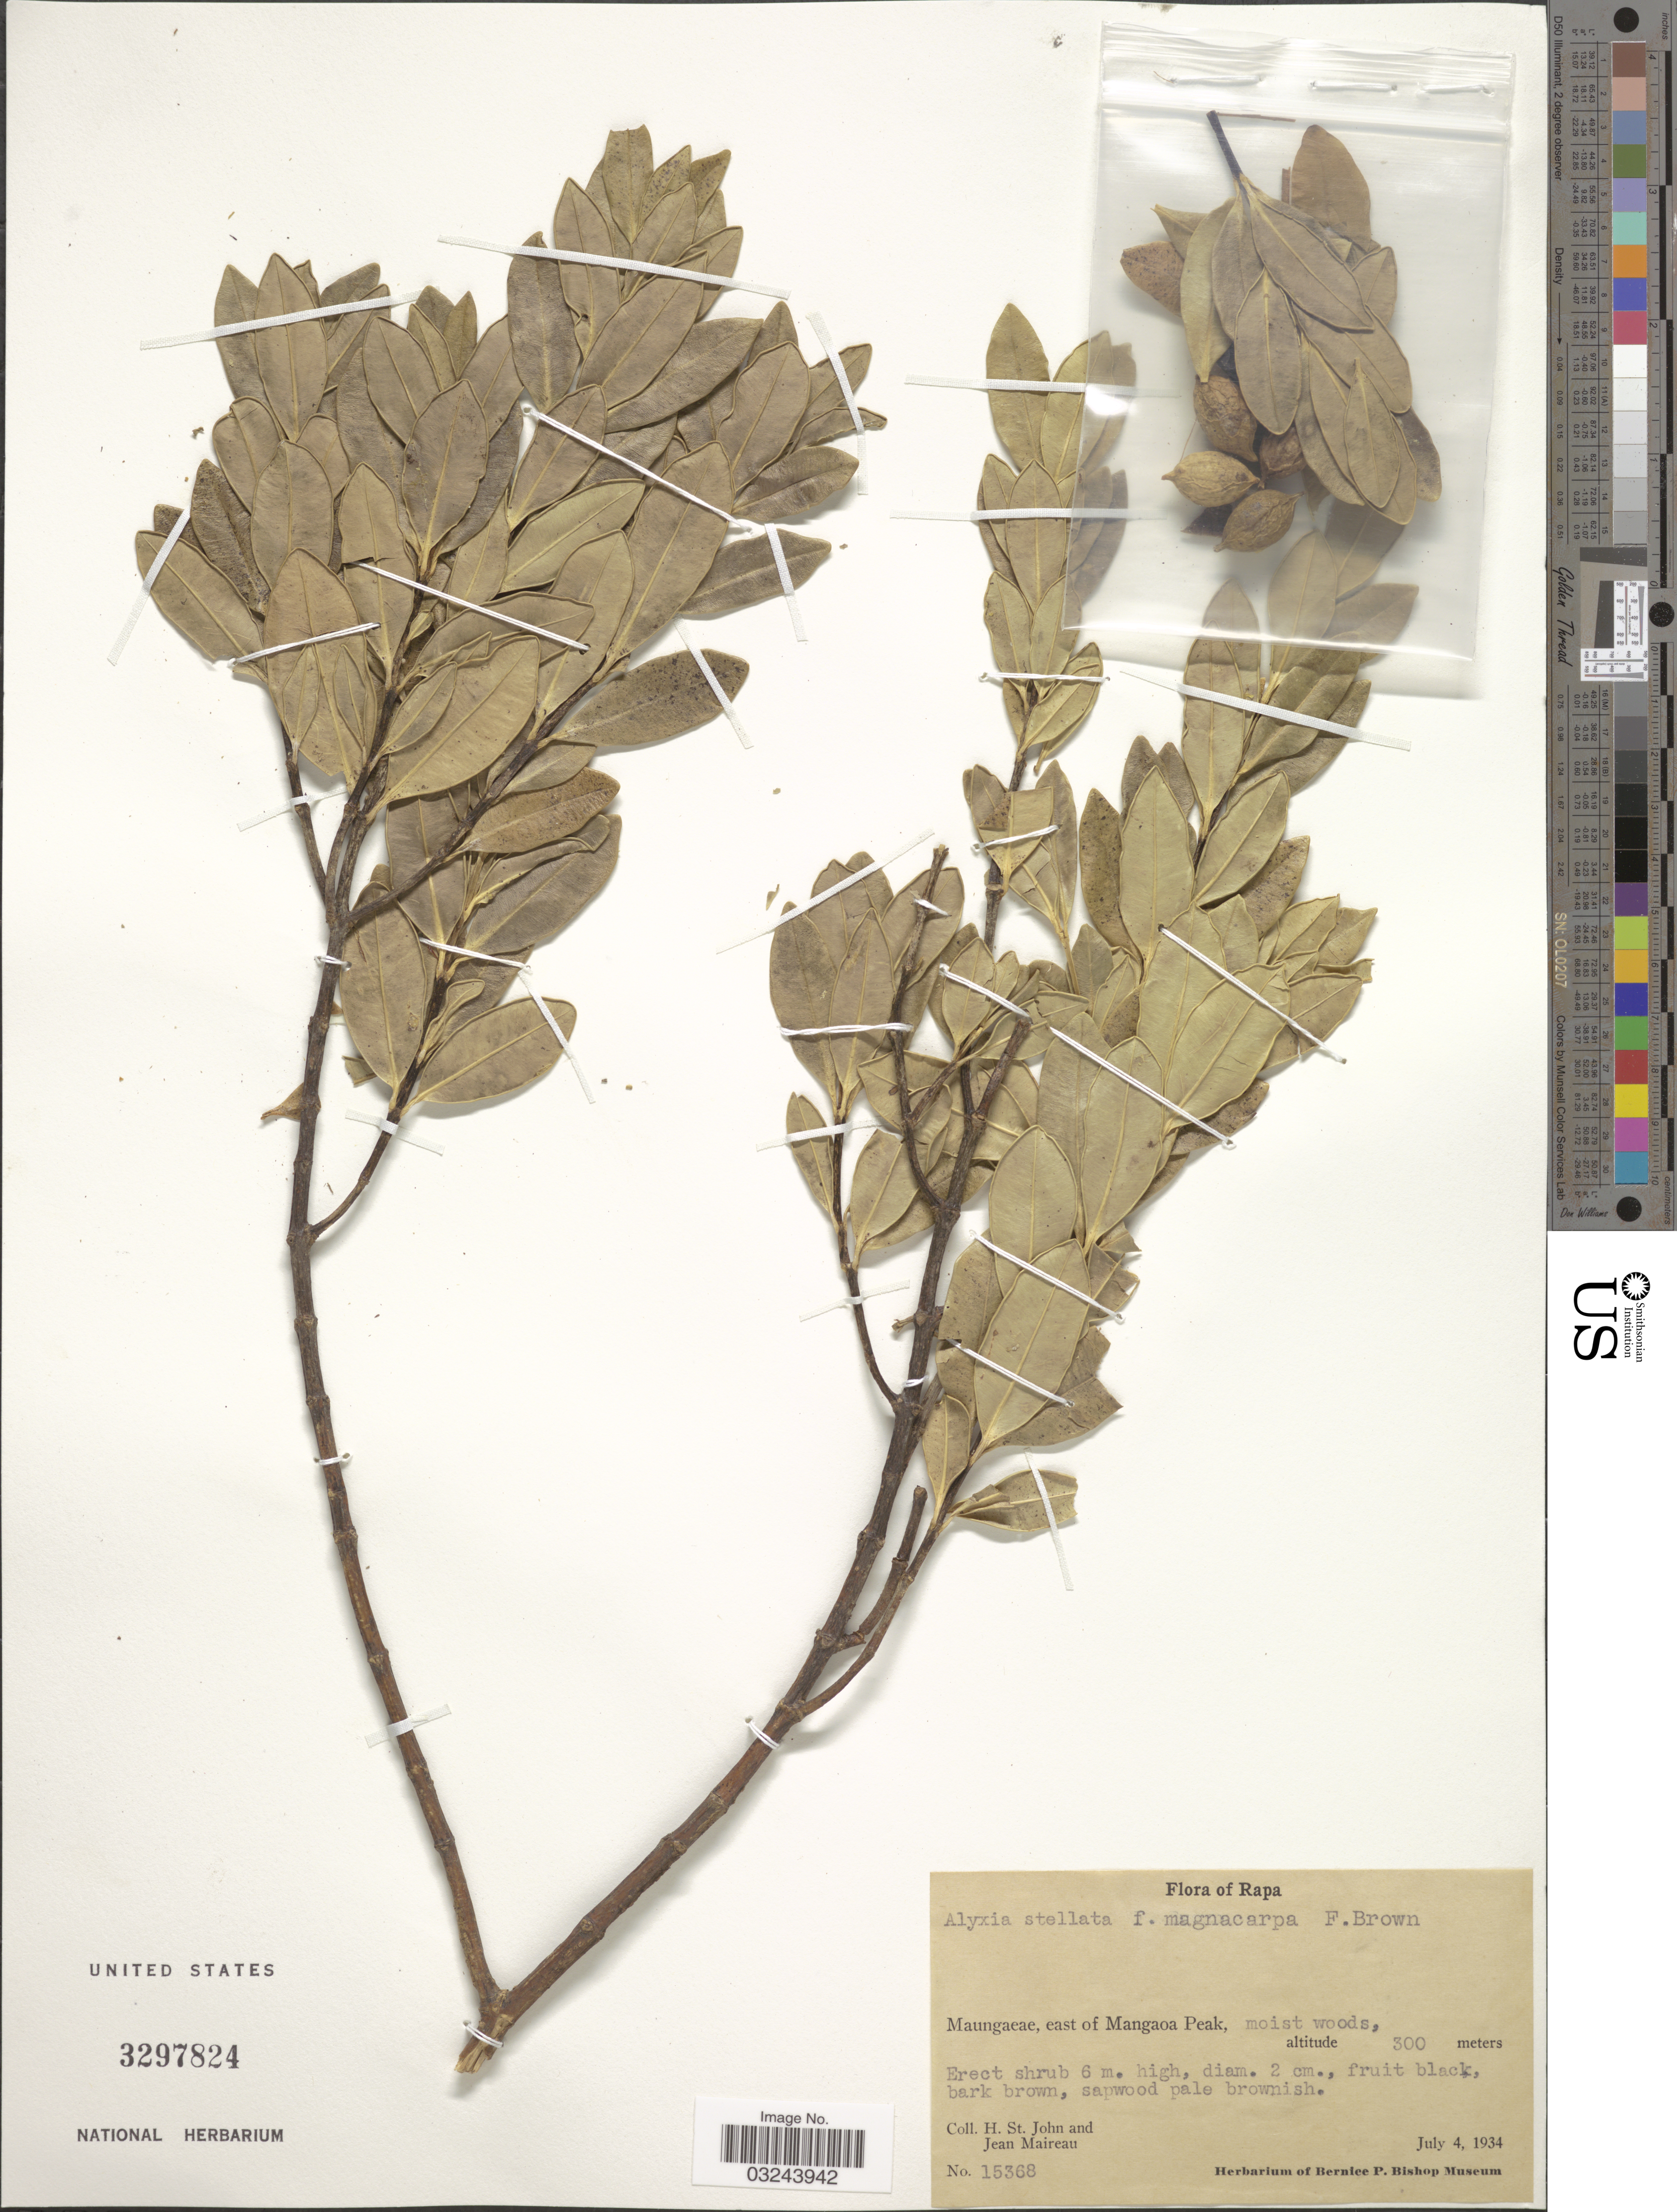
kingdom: Plantae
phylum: Tracheophyta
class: Magnoliopsida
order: Gentianales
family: Apocynaceae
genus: Alyxia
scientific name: Alyxia stellata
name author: (J.R. Forst. & G. Forst.) Roem. & Schult.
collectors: H. St. John & J. Maireau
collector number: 15368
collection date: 1934-07-04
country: French Polynesia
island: Rapa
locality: Rapa. Maungaeae, east of Mangaoa Peak.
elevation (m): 300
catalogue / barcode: US 3297824